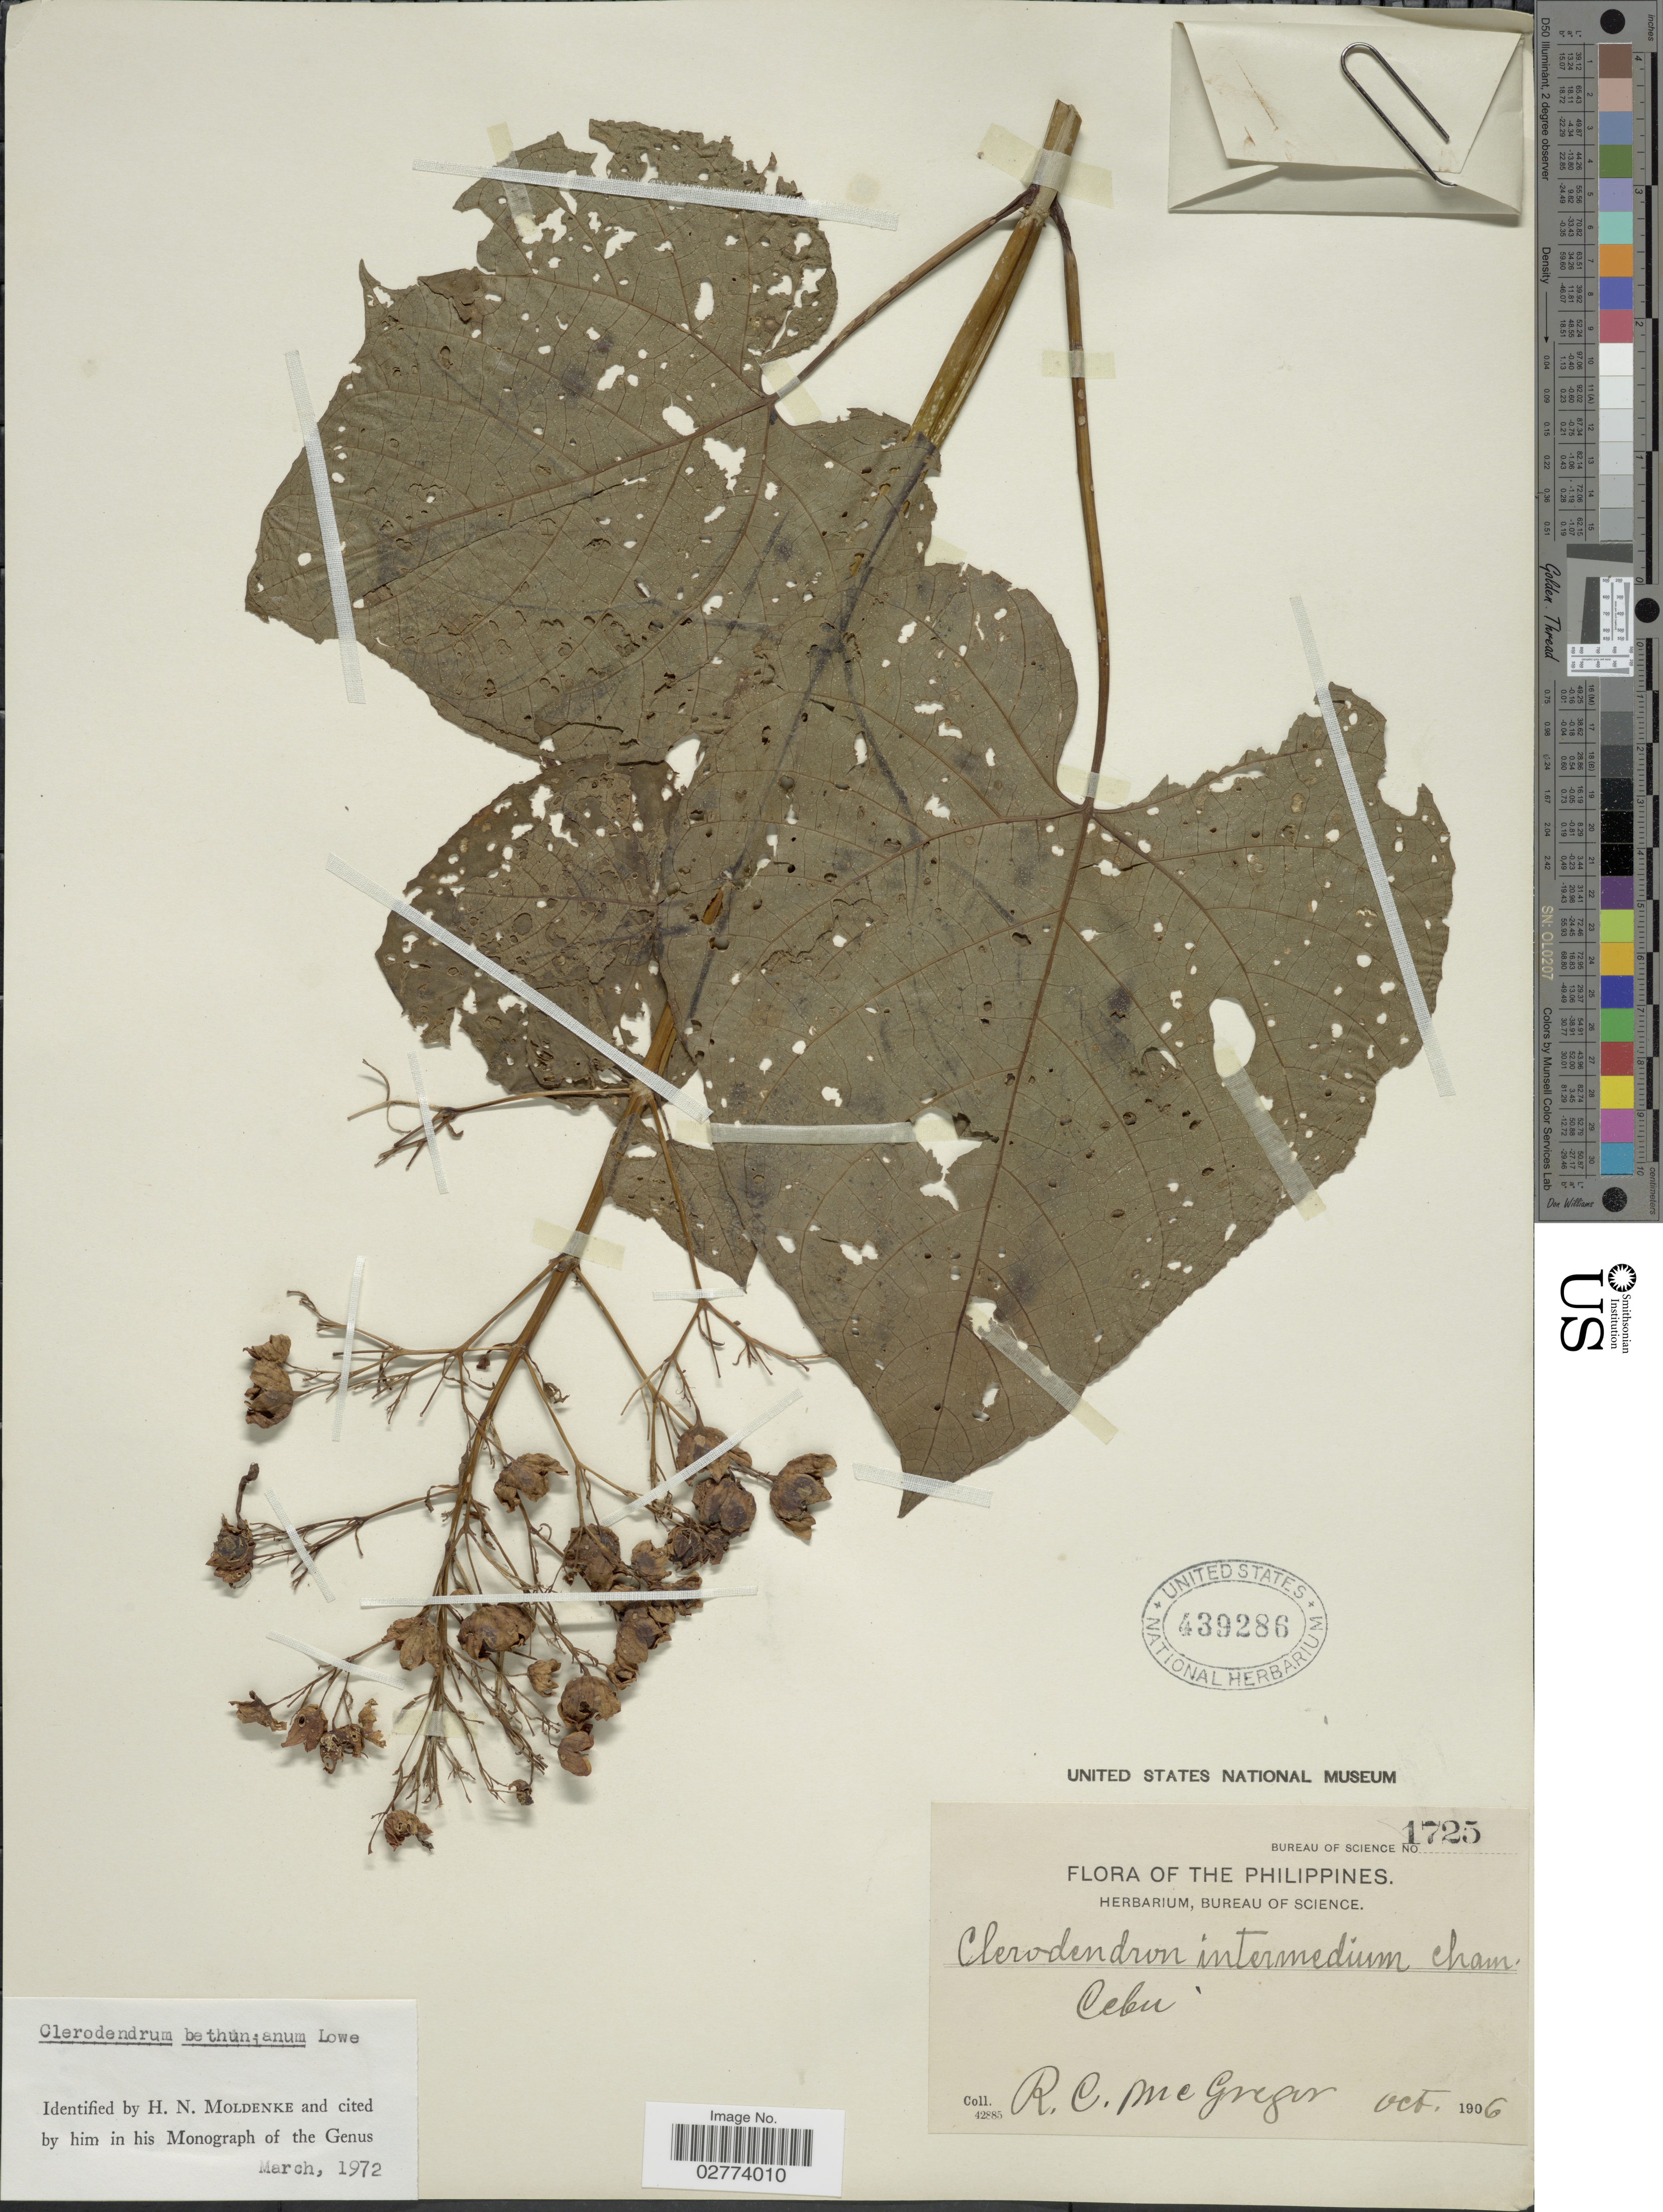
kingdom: Plantae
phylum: Tracheophyta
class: Magnoliopsida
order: Lamiales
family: Lamiaceae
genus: Clerodendrum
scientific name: Clerodendrum bethuneanum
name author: H. Low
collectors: R. C. McGregor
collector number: Bureau of Science1725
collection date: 1906-10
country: Philippines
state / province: Central Visayas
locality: Cebu.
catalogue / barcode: US 439286